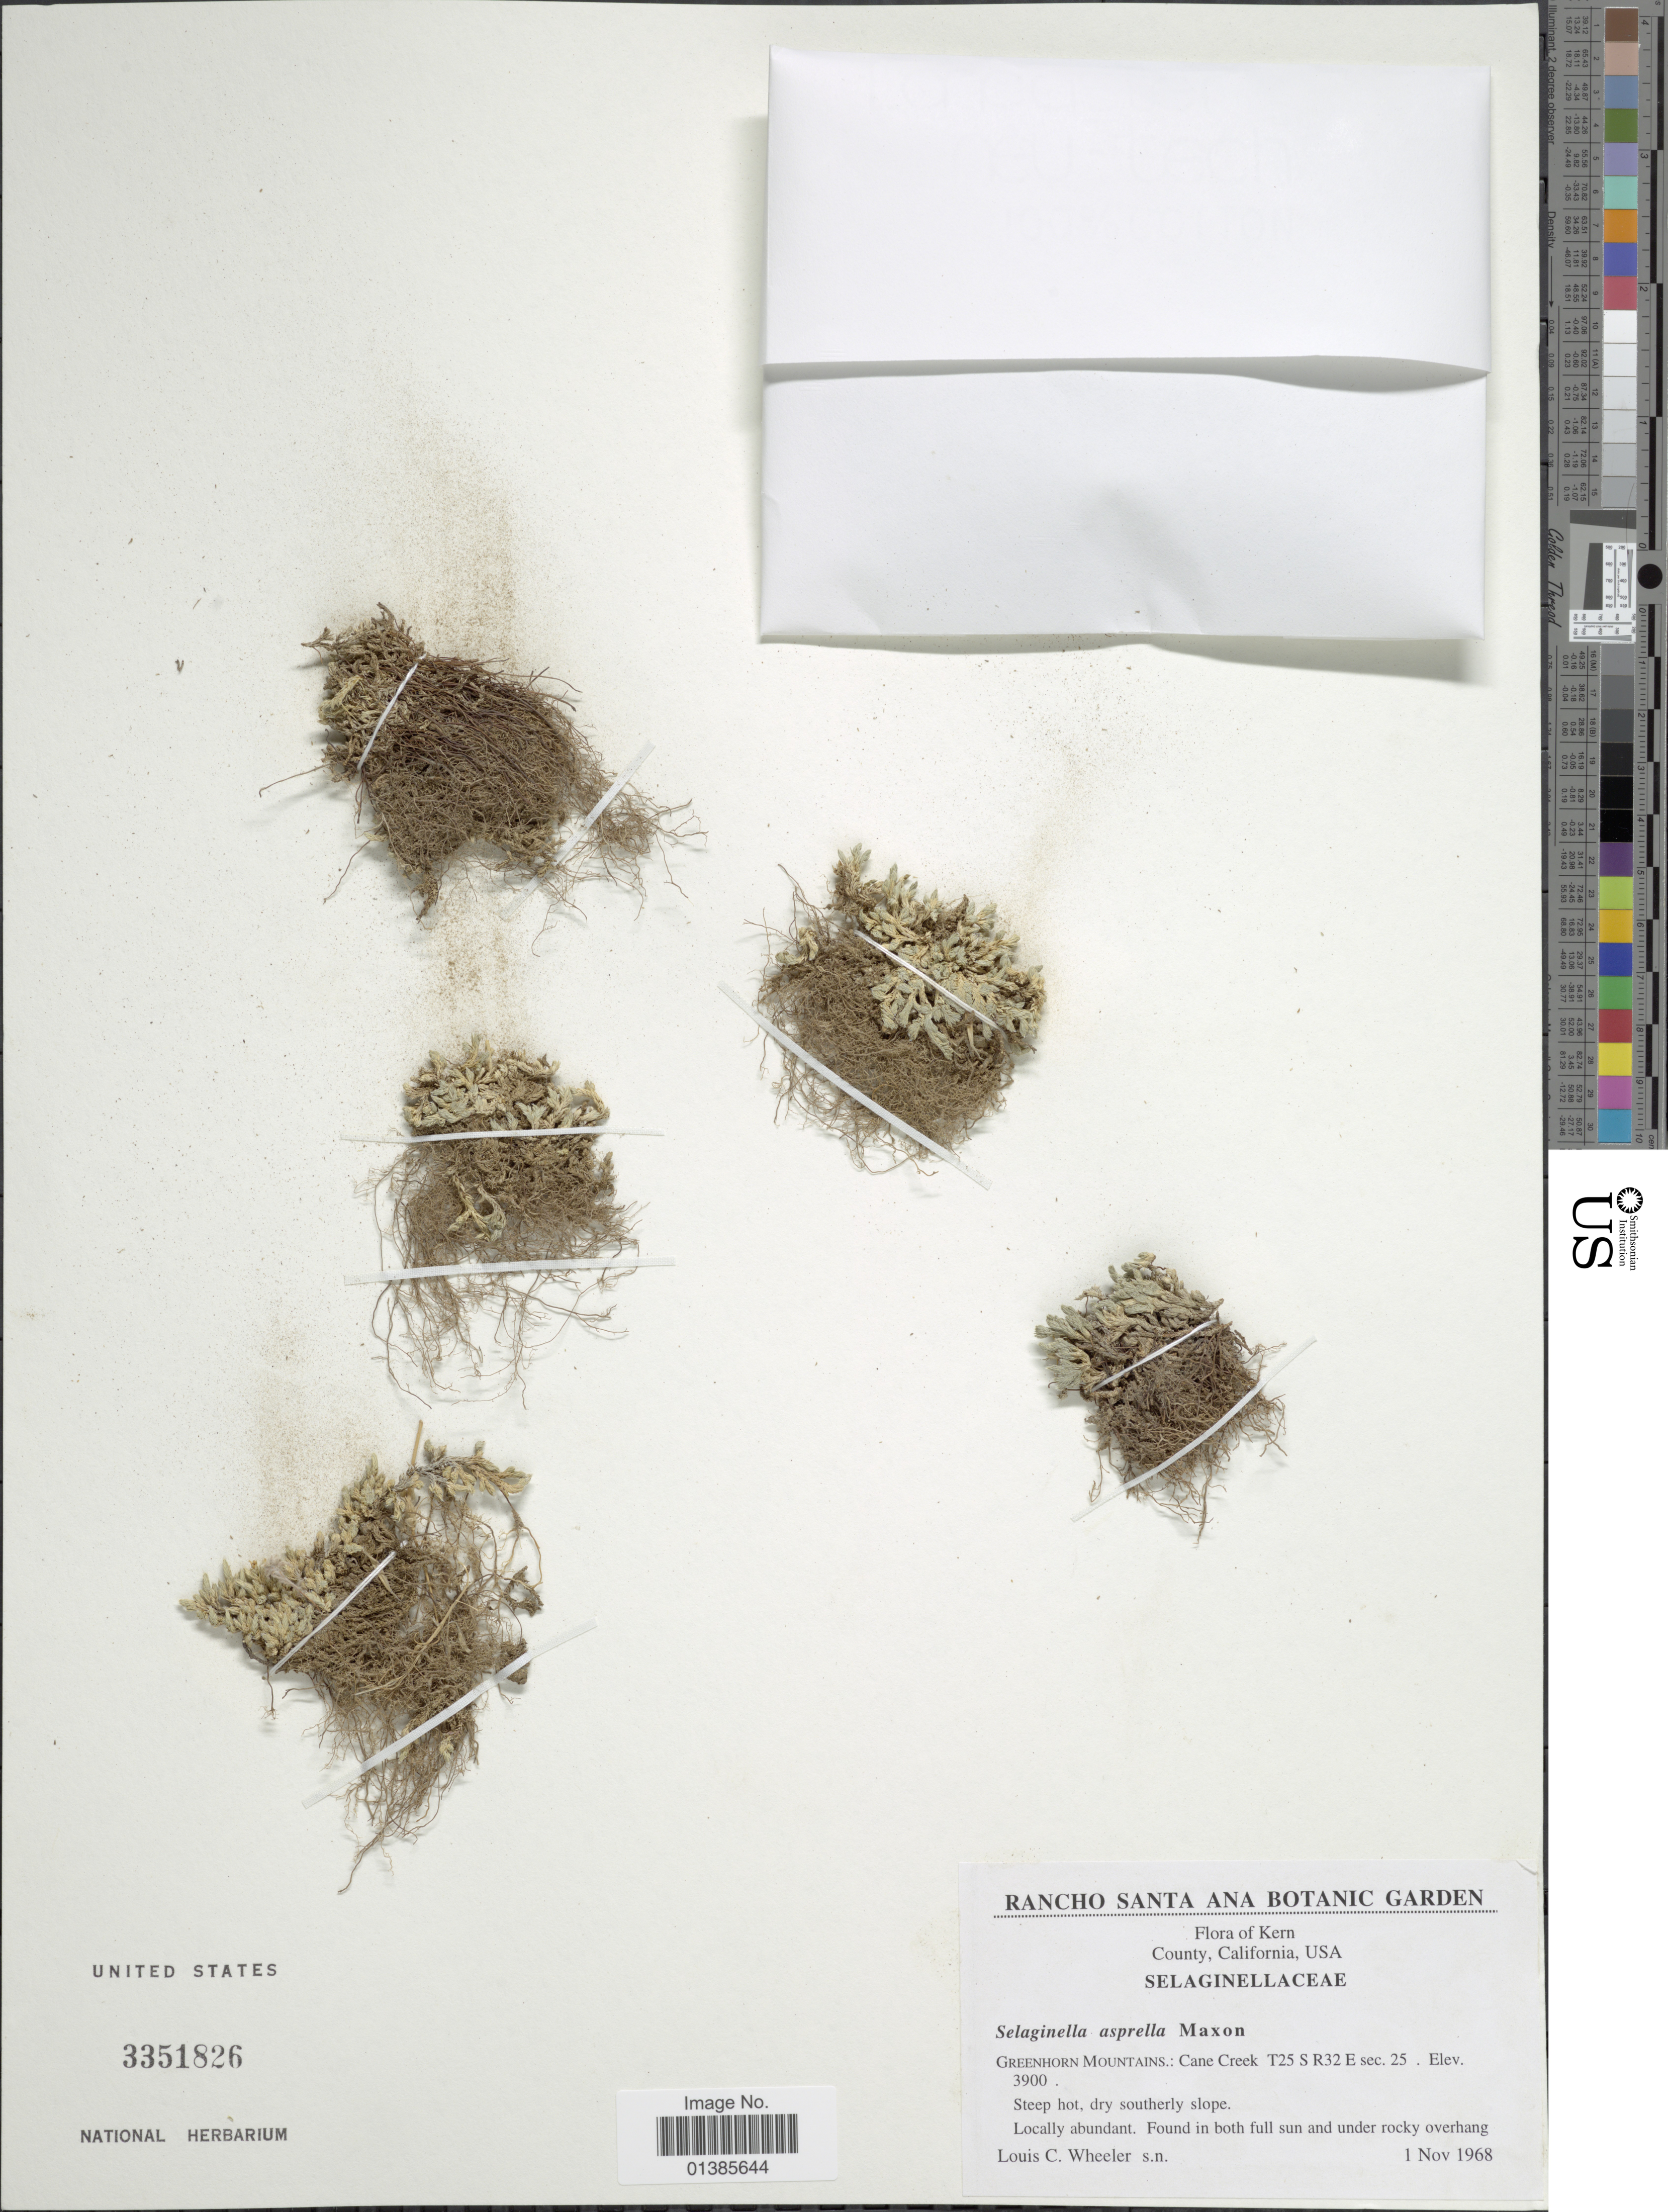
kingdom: Plantae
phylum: Tracheophyta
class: Lycopodiopsida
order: Selaginellales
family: Selaginellaceae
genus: Selaginella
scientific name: Selaginella asprella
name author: Maxon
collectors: L. C. Wheeler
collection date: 1968-11-01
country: United States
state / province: California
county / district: Kern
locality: Kern County. Greenhorn Mountains.: Cane Creek T25 R32 E sec. 25.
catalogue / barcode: US 3351826